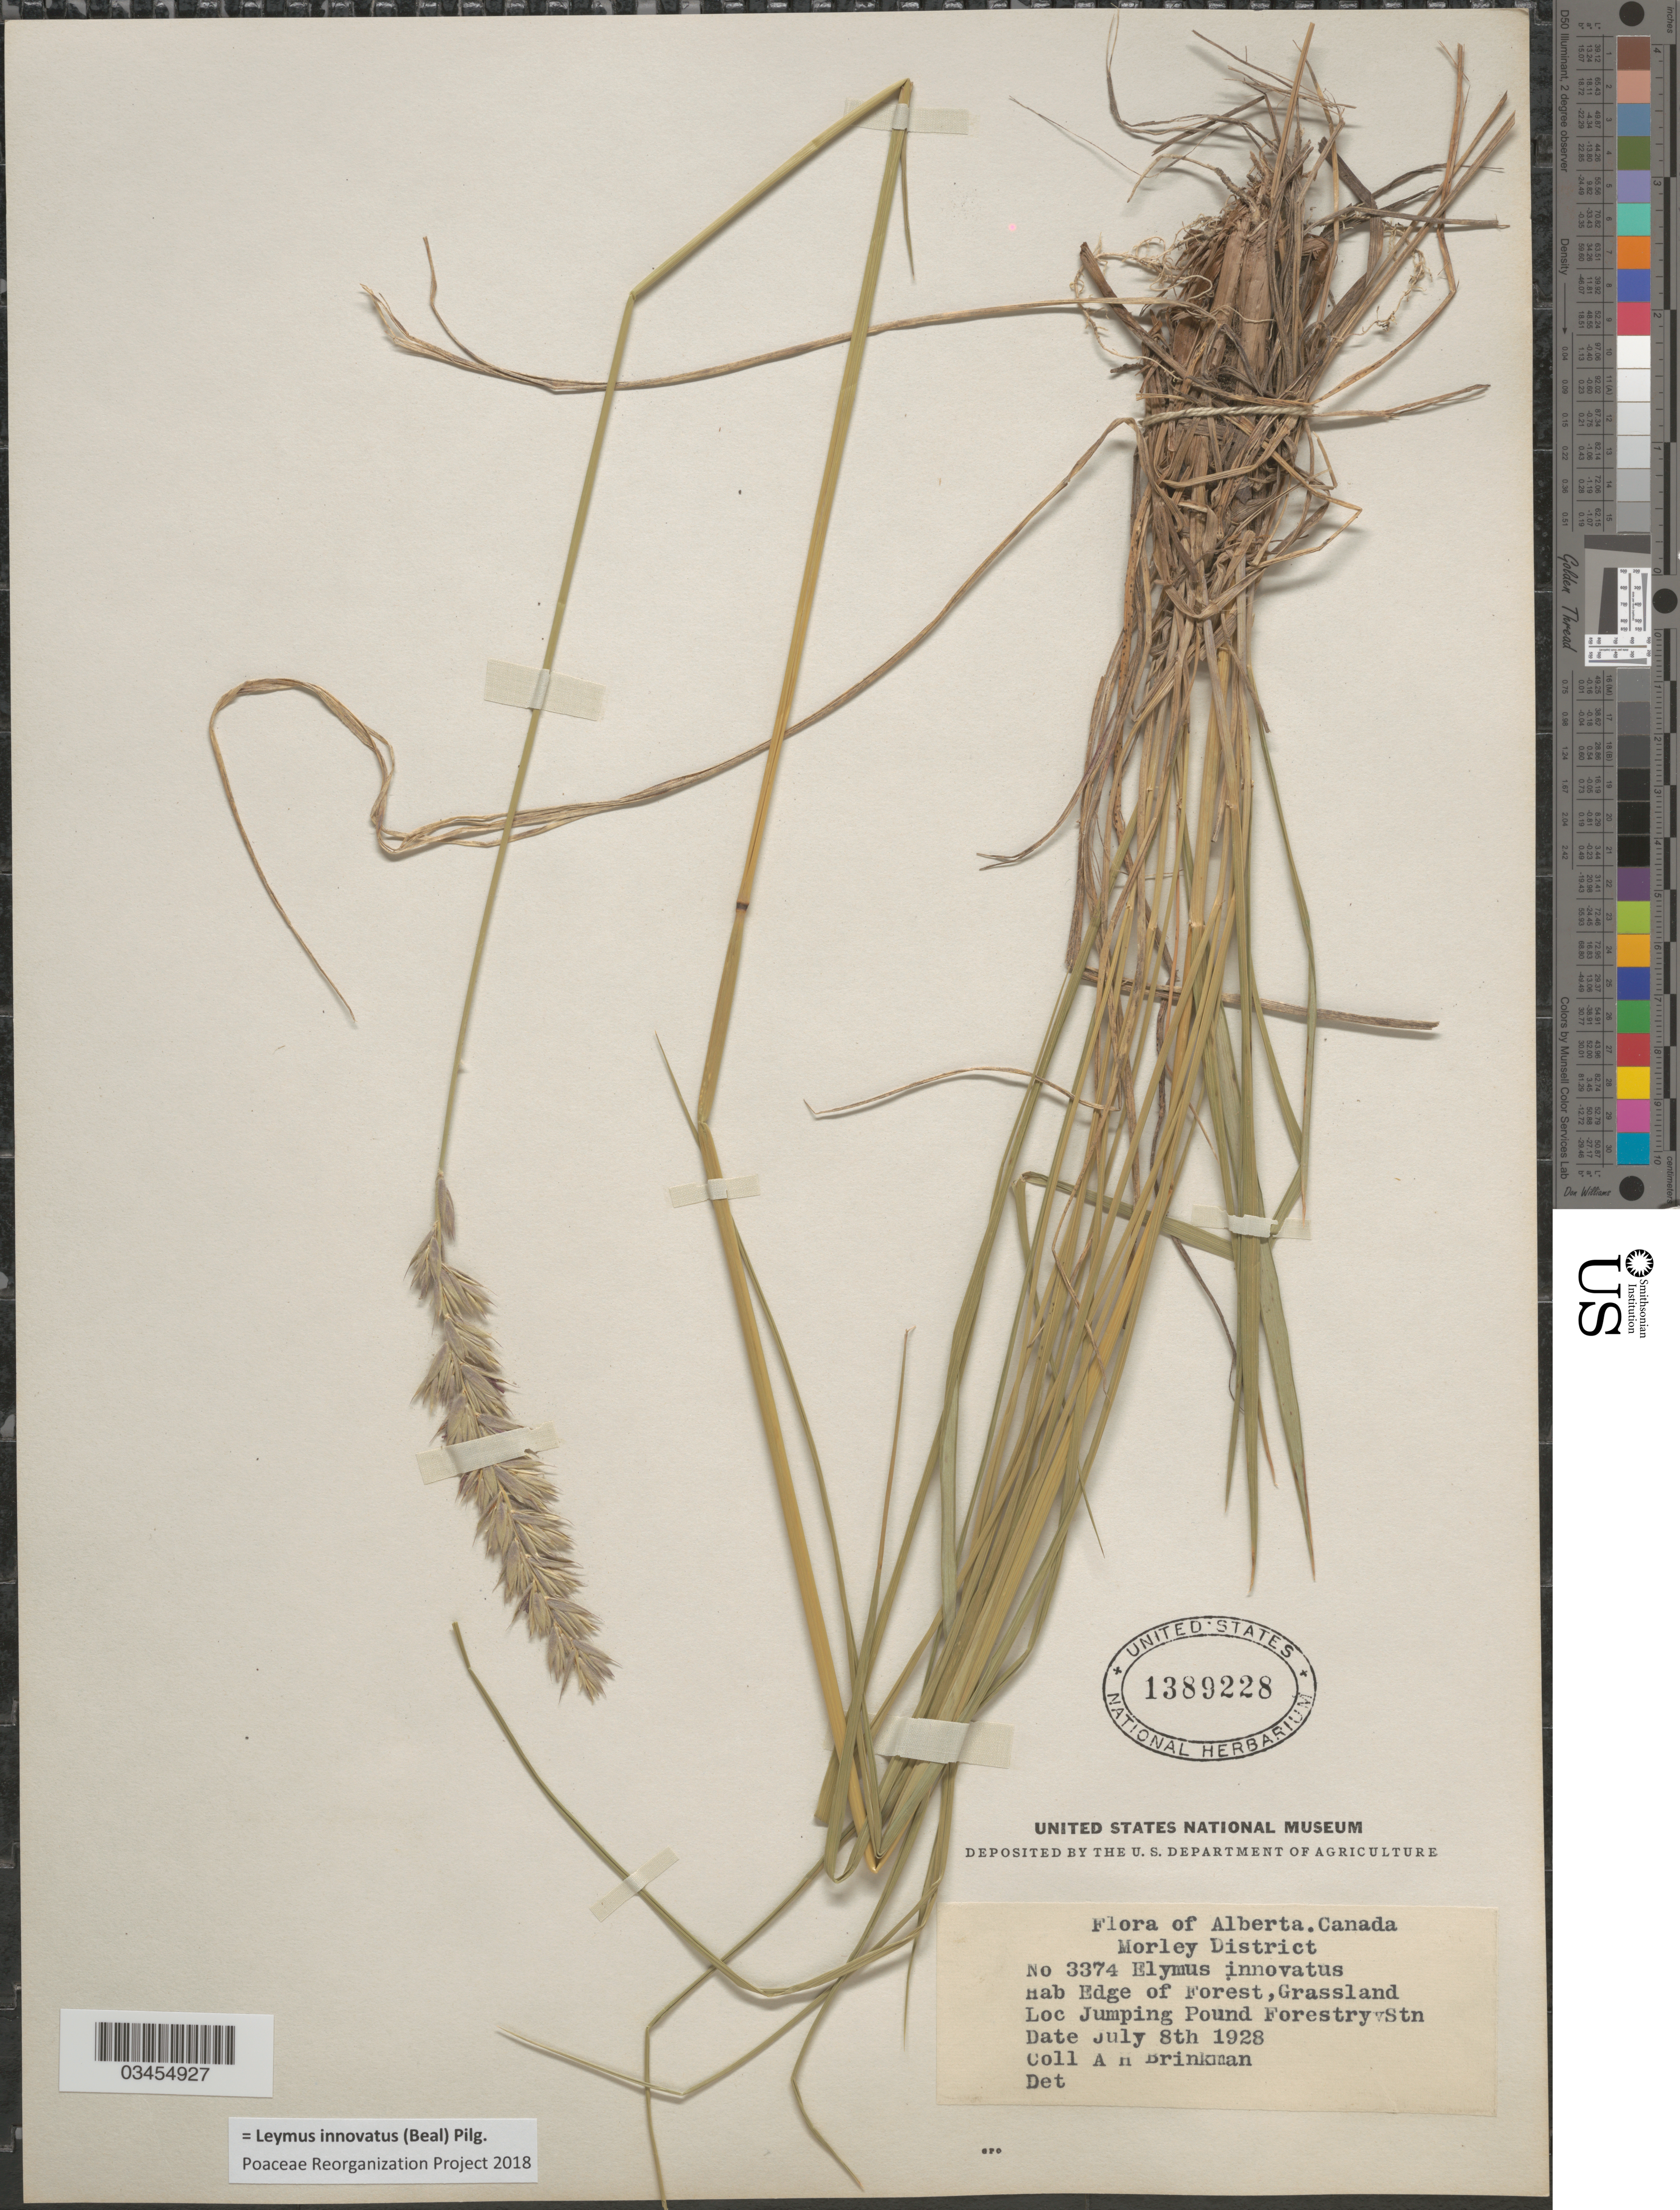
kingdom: Plantae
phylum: Tracheophyta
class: Liliopsida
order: Poales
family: Poaceae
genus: Leymus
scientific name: Leymus innovatus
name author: (W.J. Beal) Pilg.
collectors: A. Brinkman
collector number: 3374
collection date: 1928-07-08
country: Canada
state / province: Alberta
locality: Morley District. Edge of Forest, Grassland. Jumping Pound ForestryStn.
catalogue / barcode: US 1389228